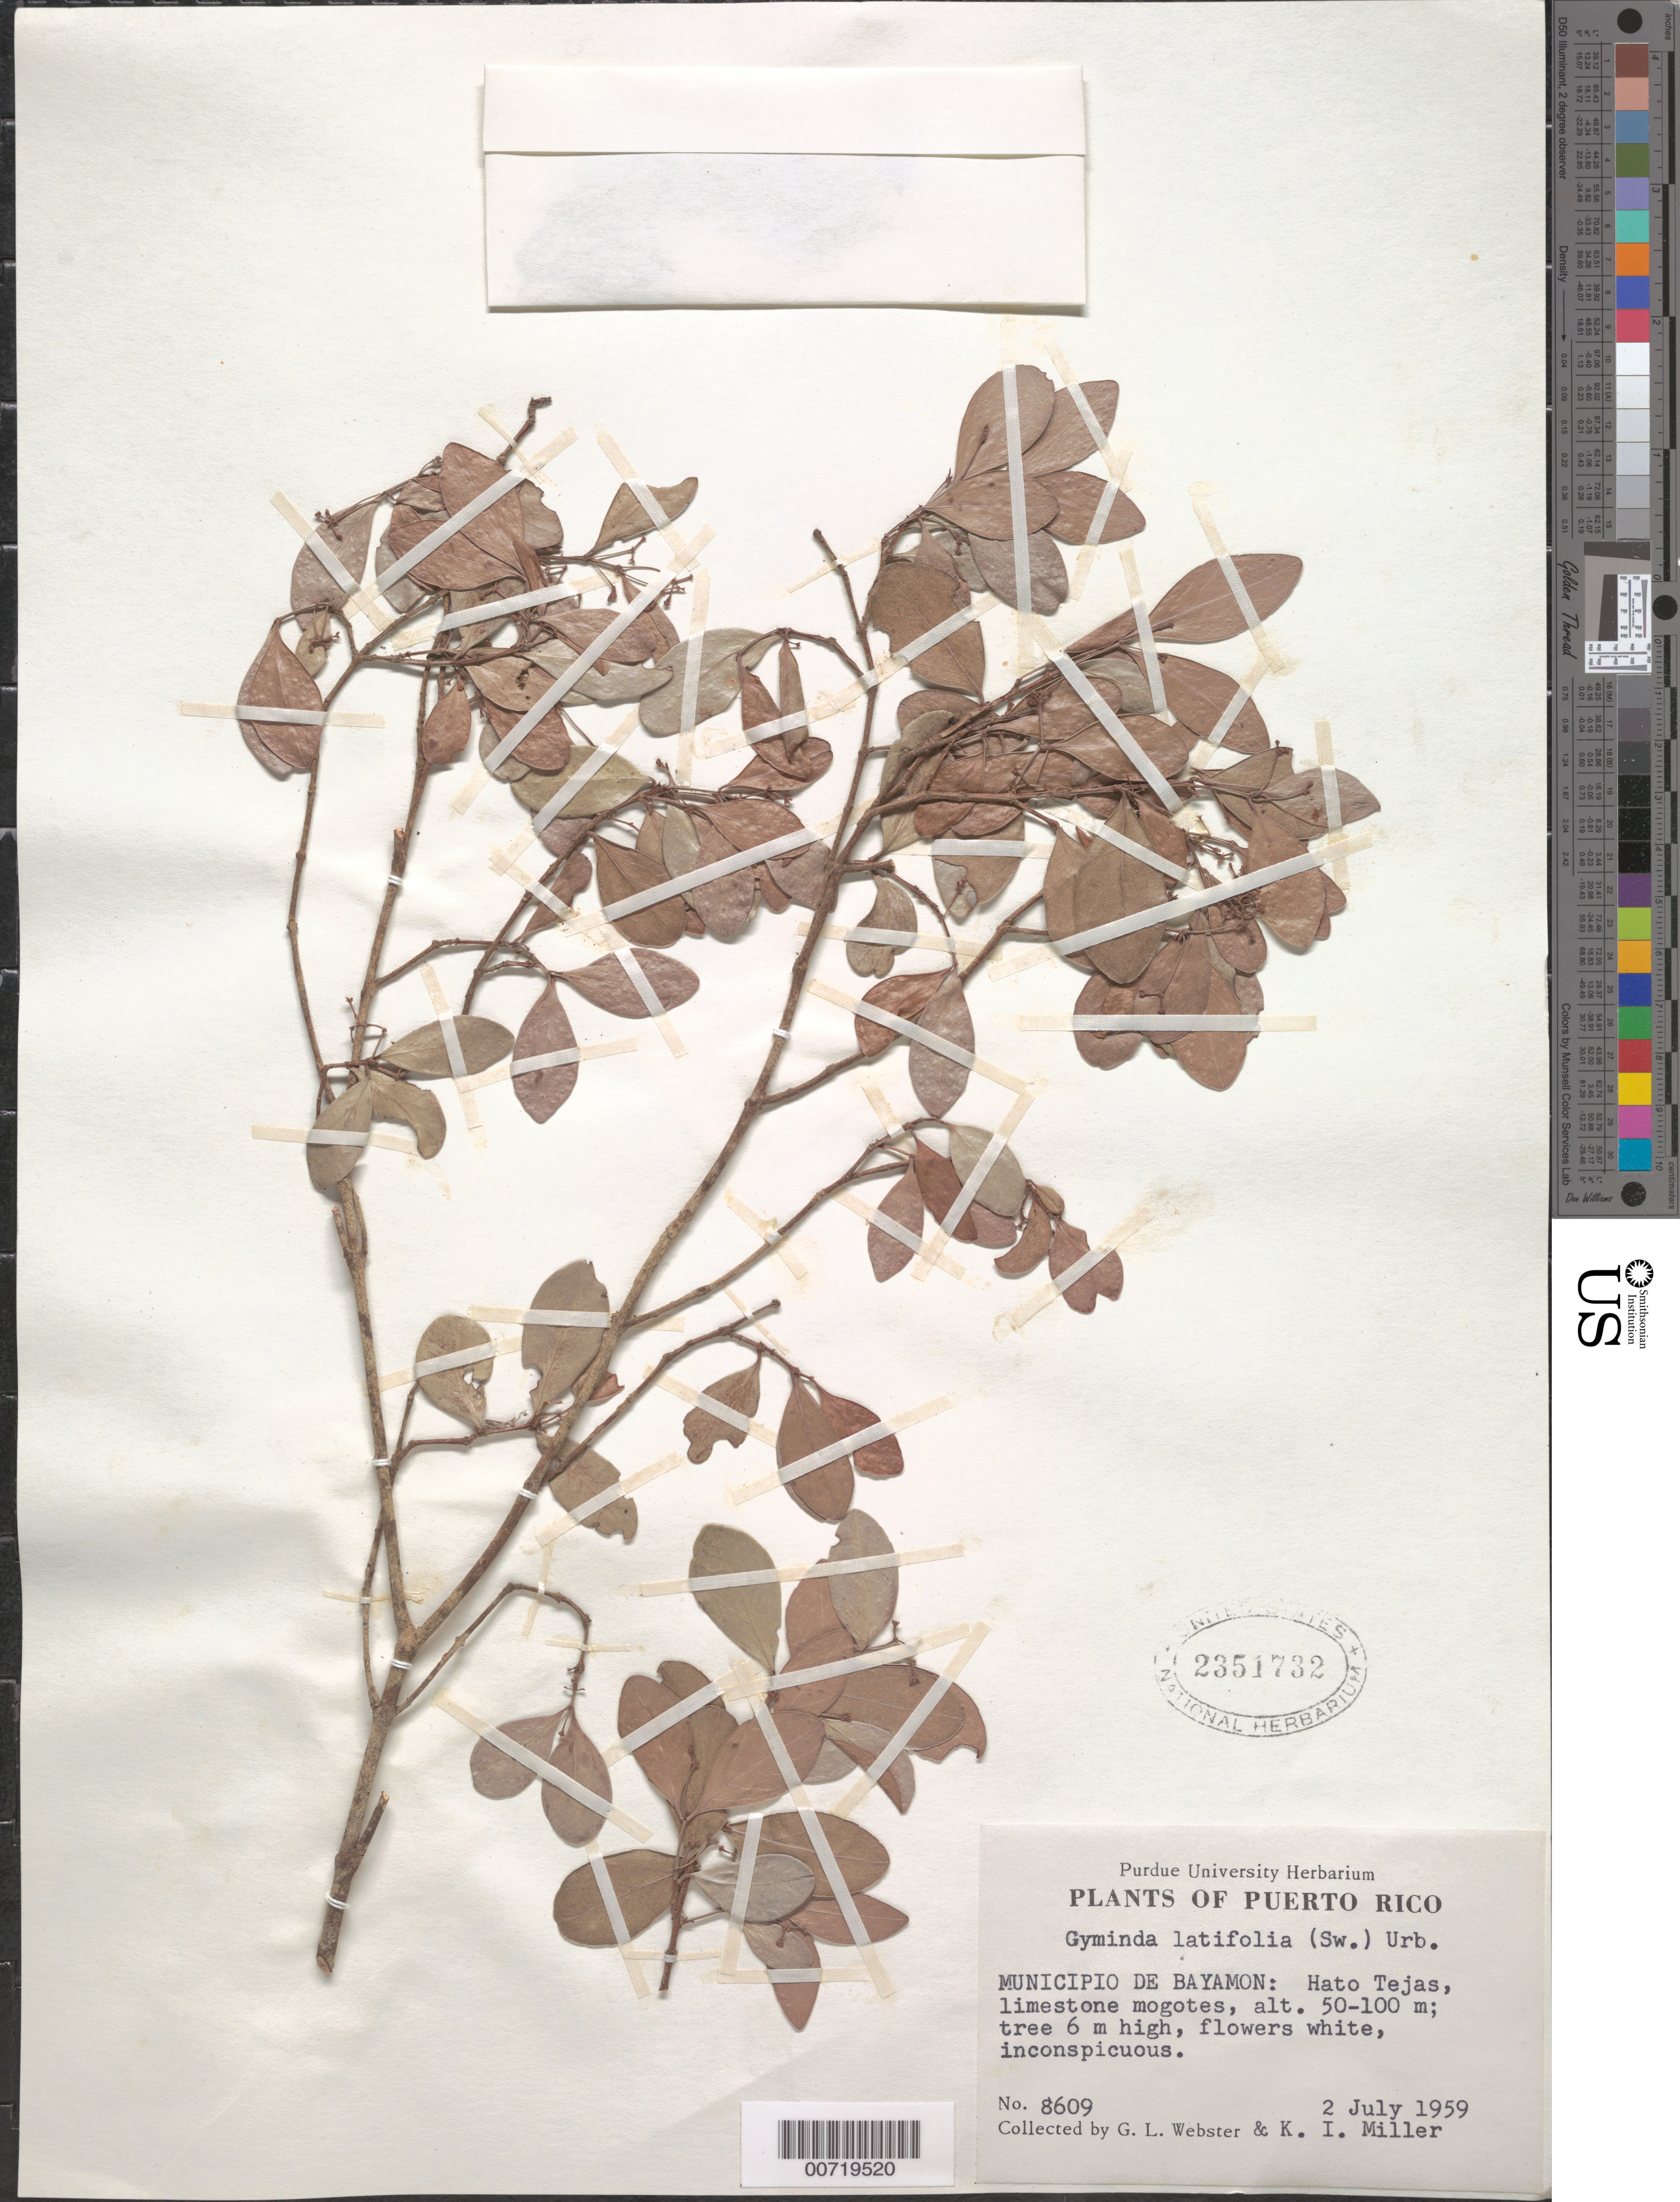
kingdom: Plantae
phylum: Tracheophyta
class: Magnoliopsida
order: Celastrales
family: Celastraceae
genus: Gyminda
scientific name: Gyminda latifolia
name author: (Sw.) Urb.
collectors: G. L. Webster & K. I. Miller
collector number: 8609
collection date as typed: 02 Jul 1959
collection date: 1959-07-02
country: Puerto Rico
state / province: Bayamón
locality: Hato Tejas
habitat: Limestone mogotes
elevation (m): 50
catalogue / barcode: US 2351732